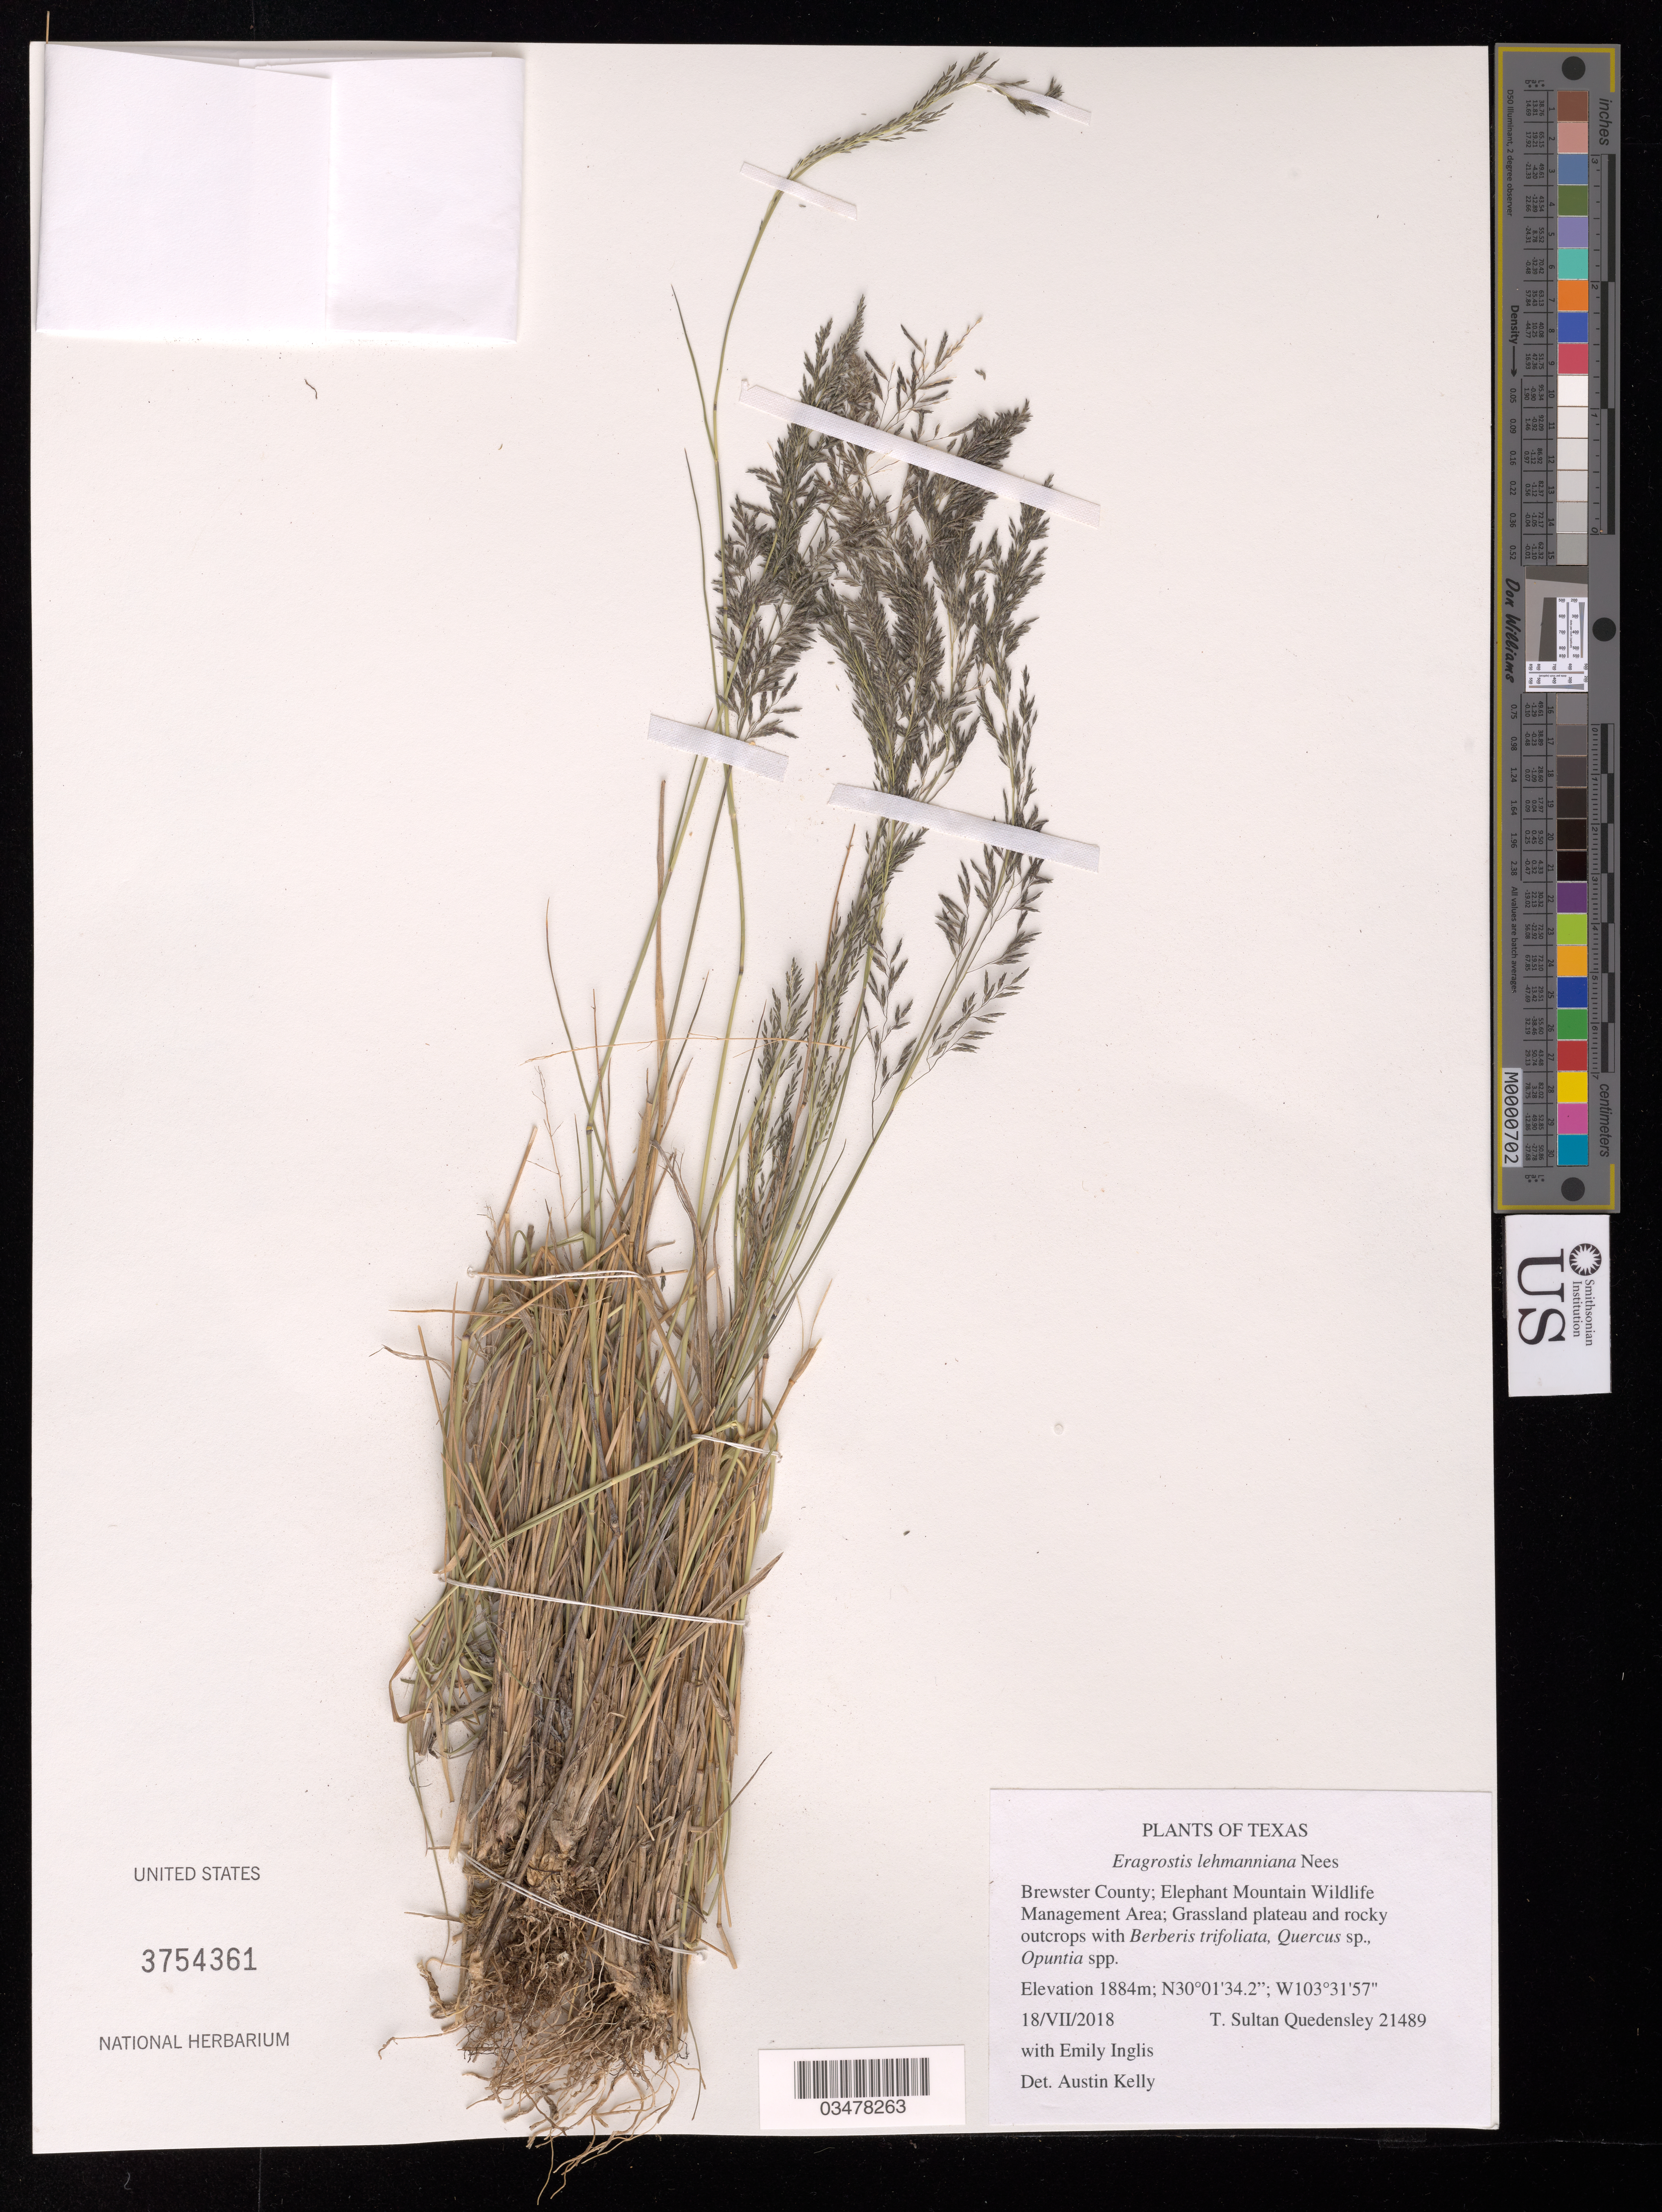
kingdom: Plantae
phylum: Tracheophyta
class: Liliopsida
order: Poales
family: Poaceae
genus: Eragrostis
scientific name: Eragrostis lehmanniana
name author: Nees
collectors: T. S. Quedensley & E. Inglis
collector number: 21489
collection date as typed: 18 Jul 2018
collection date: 2018-07-18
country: United States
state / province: Texas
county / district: Brewster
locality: Elephant Mountain Wildlife Management Area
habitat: Grassland plateau and rocky outcrops. With Berberis trifoliata, Quercus sp., Opuntia sp.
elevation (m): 1884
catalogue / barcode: US 3754361